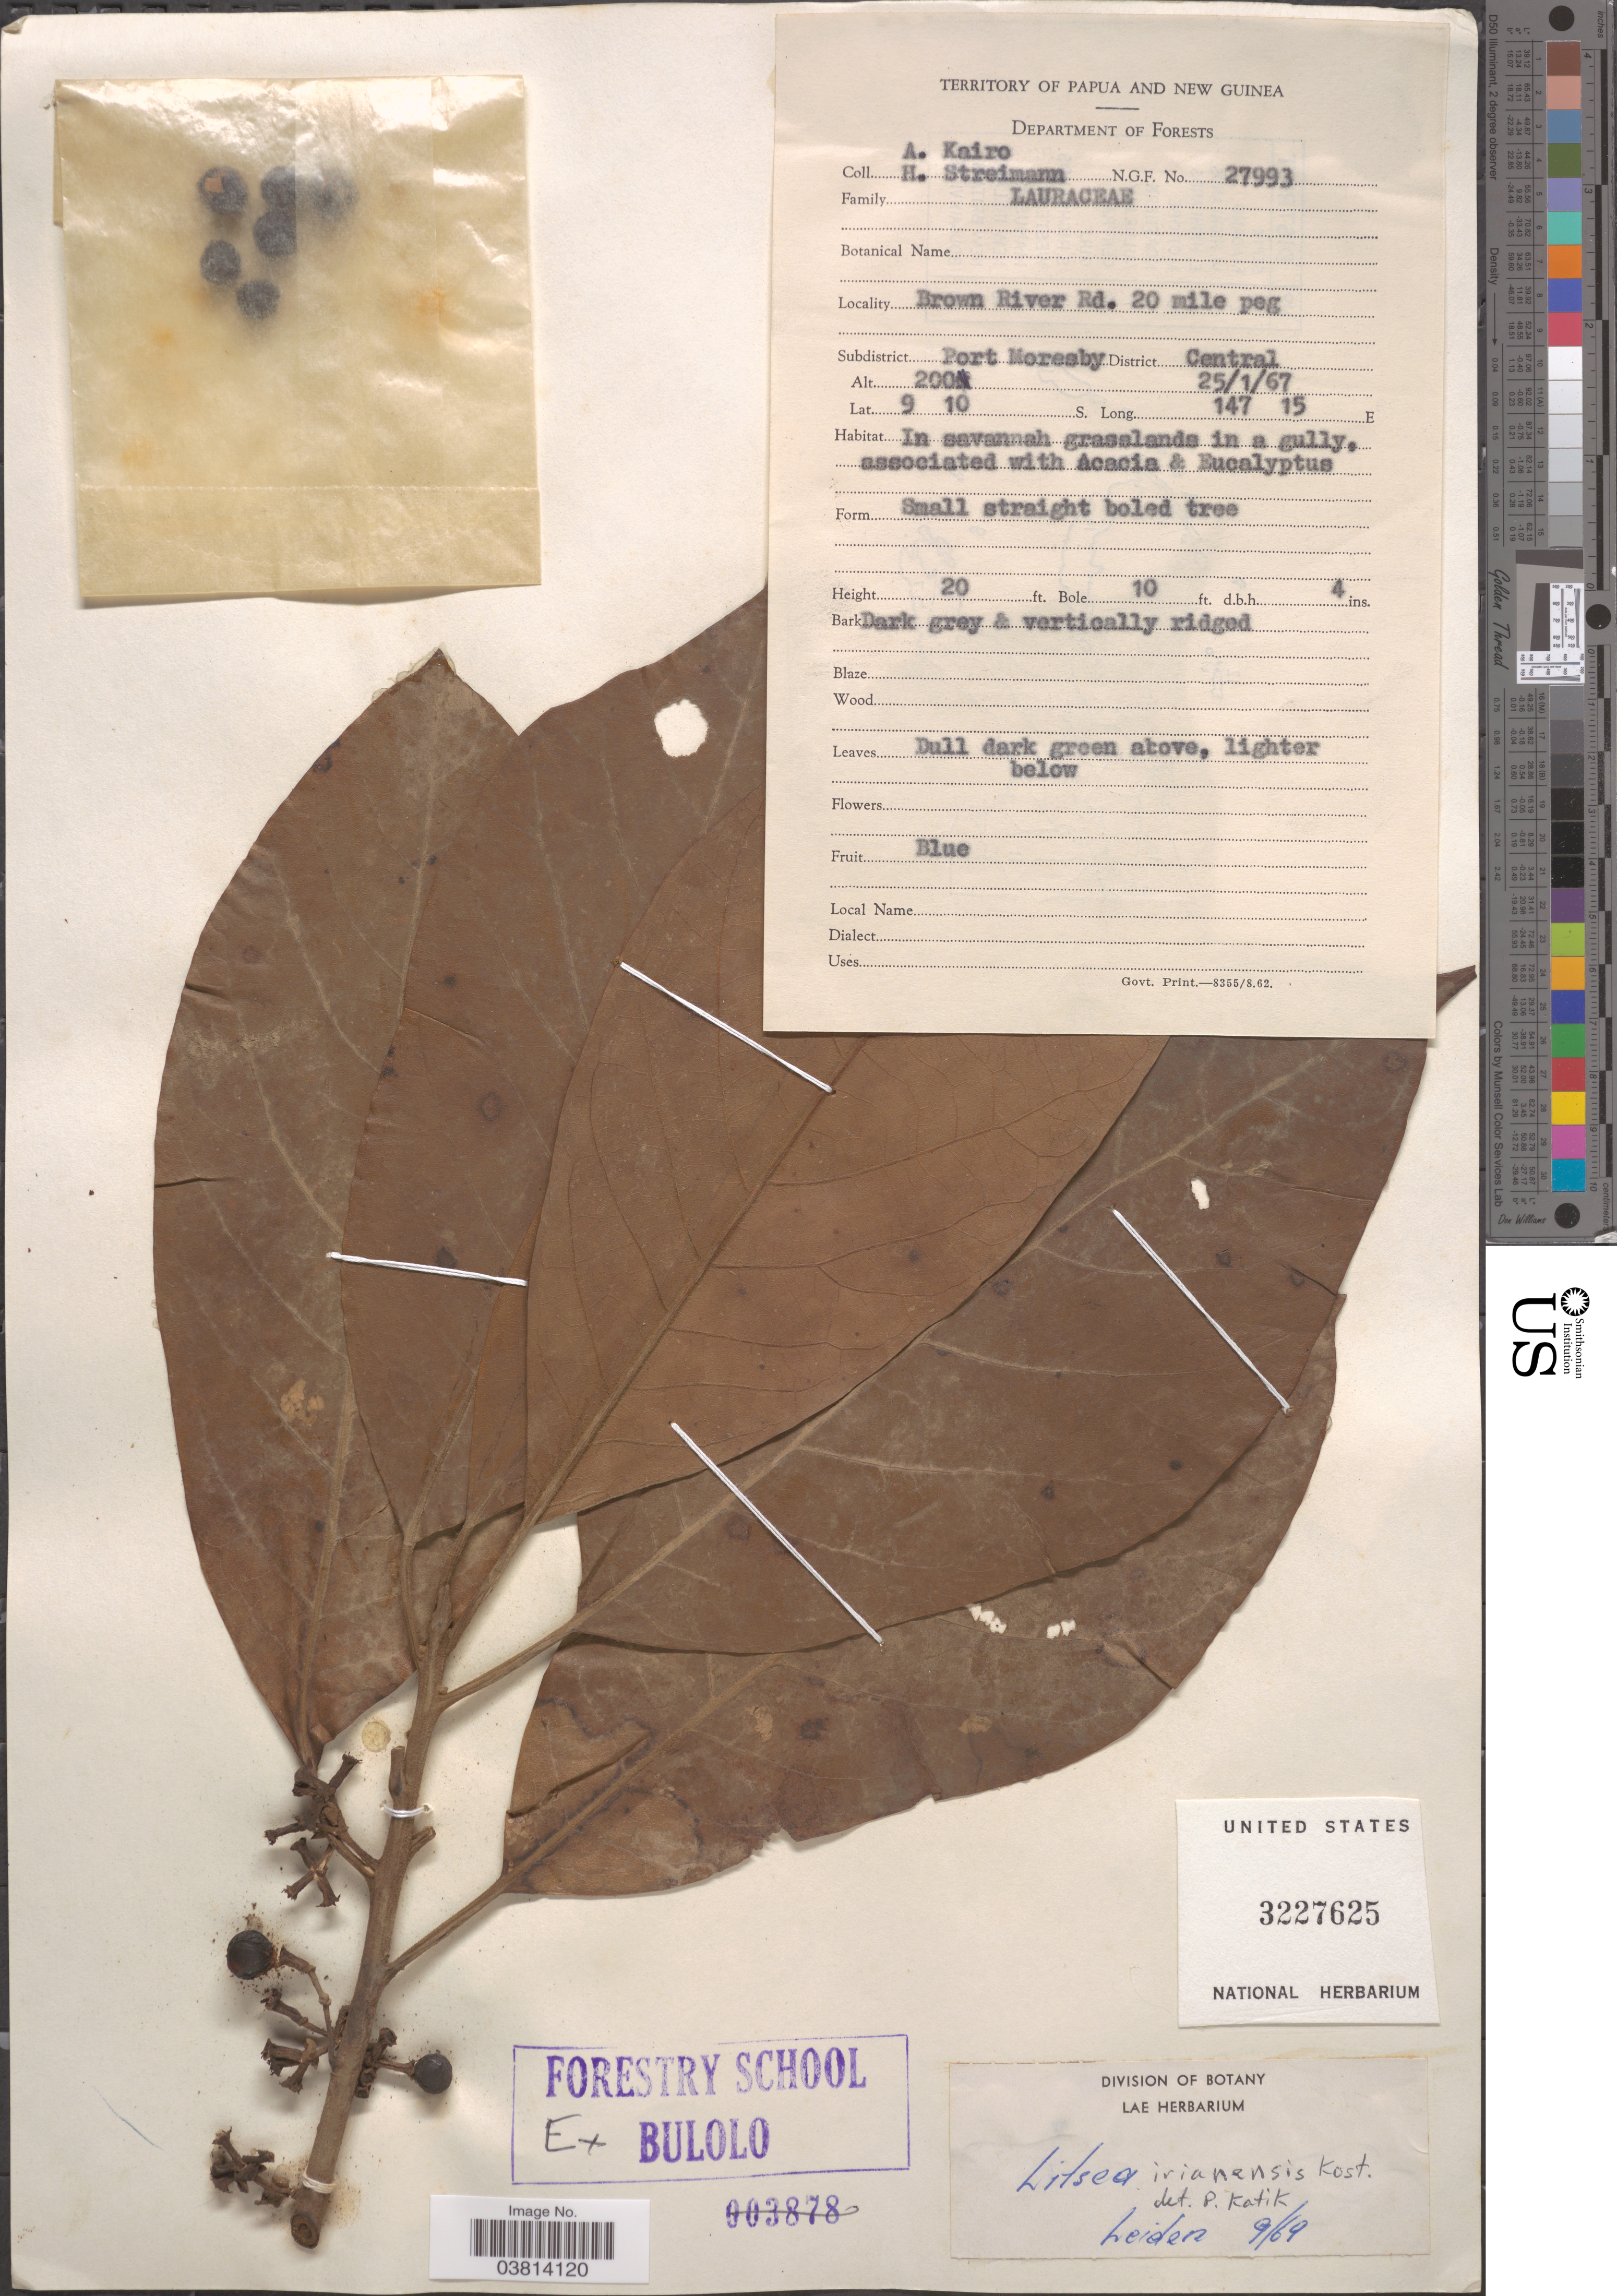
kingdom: Plantae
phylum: Tracheophyta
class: Magnoliopsida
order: Laurales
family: Lauraceae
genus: Litsea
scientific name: Litsea irianensis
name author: Kosterm.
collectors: A. Kairo & H. Streimann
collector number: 27993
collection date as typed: Transcribed d/m/y: 25/1/67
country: Papua New Guinea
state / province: Central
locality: Territory of Papua and New Guinea. Brown River Rd. 20 mile peg. Subdistrict Port Moresby. District Central.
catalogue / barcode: US 3227625